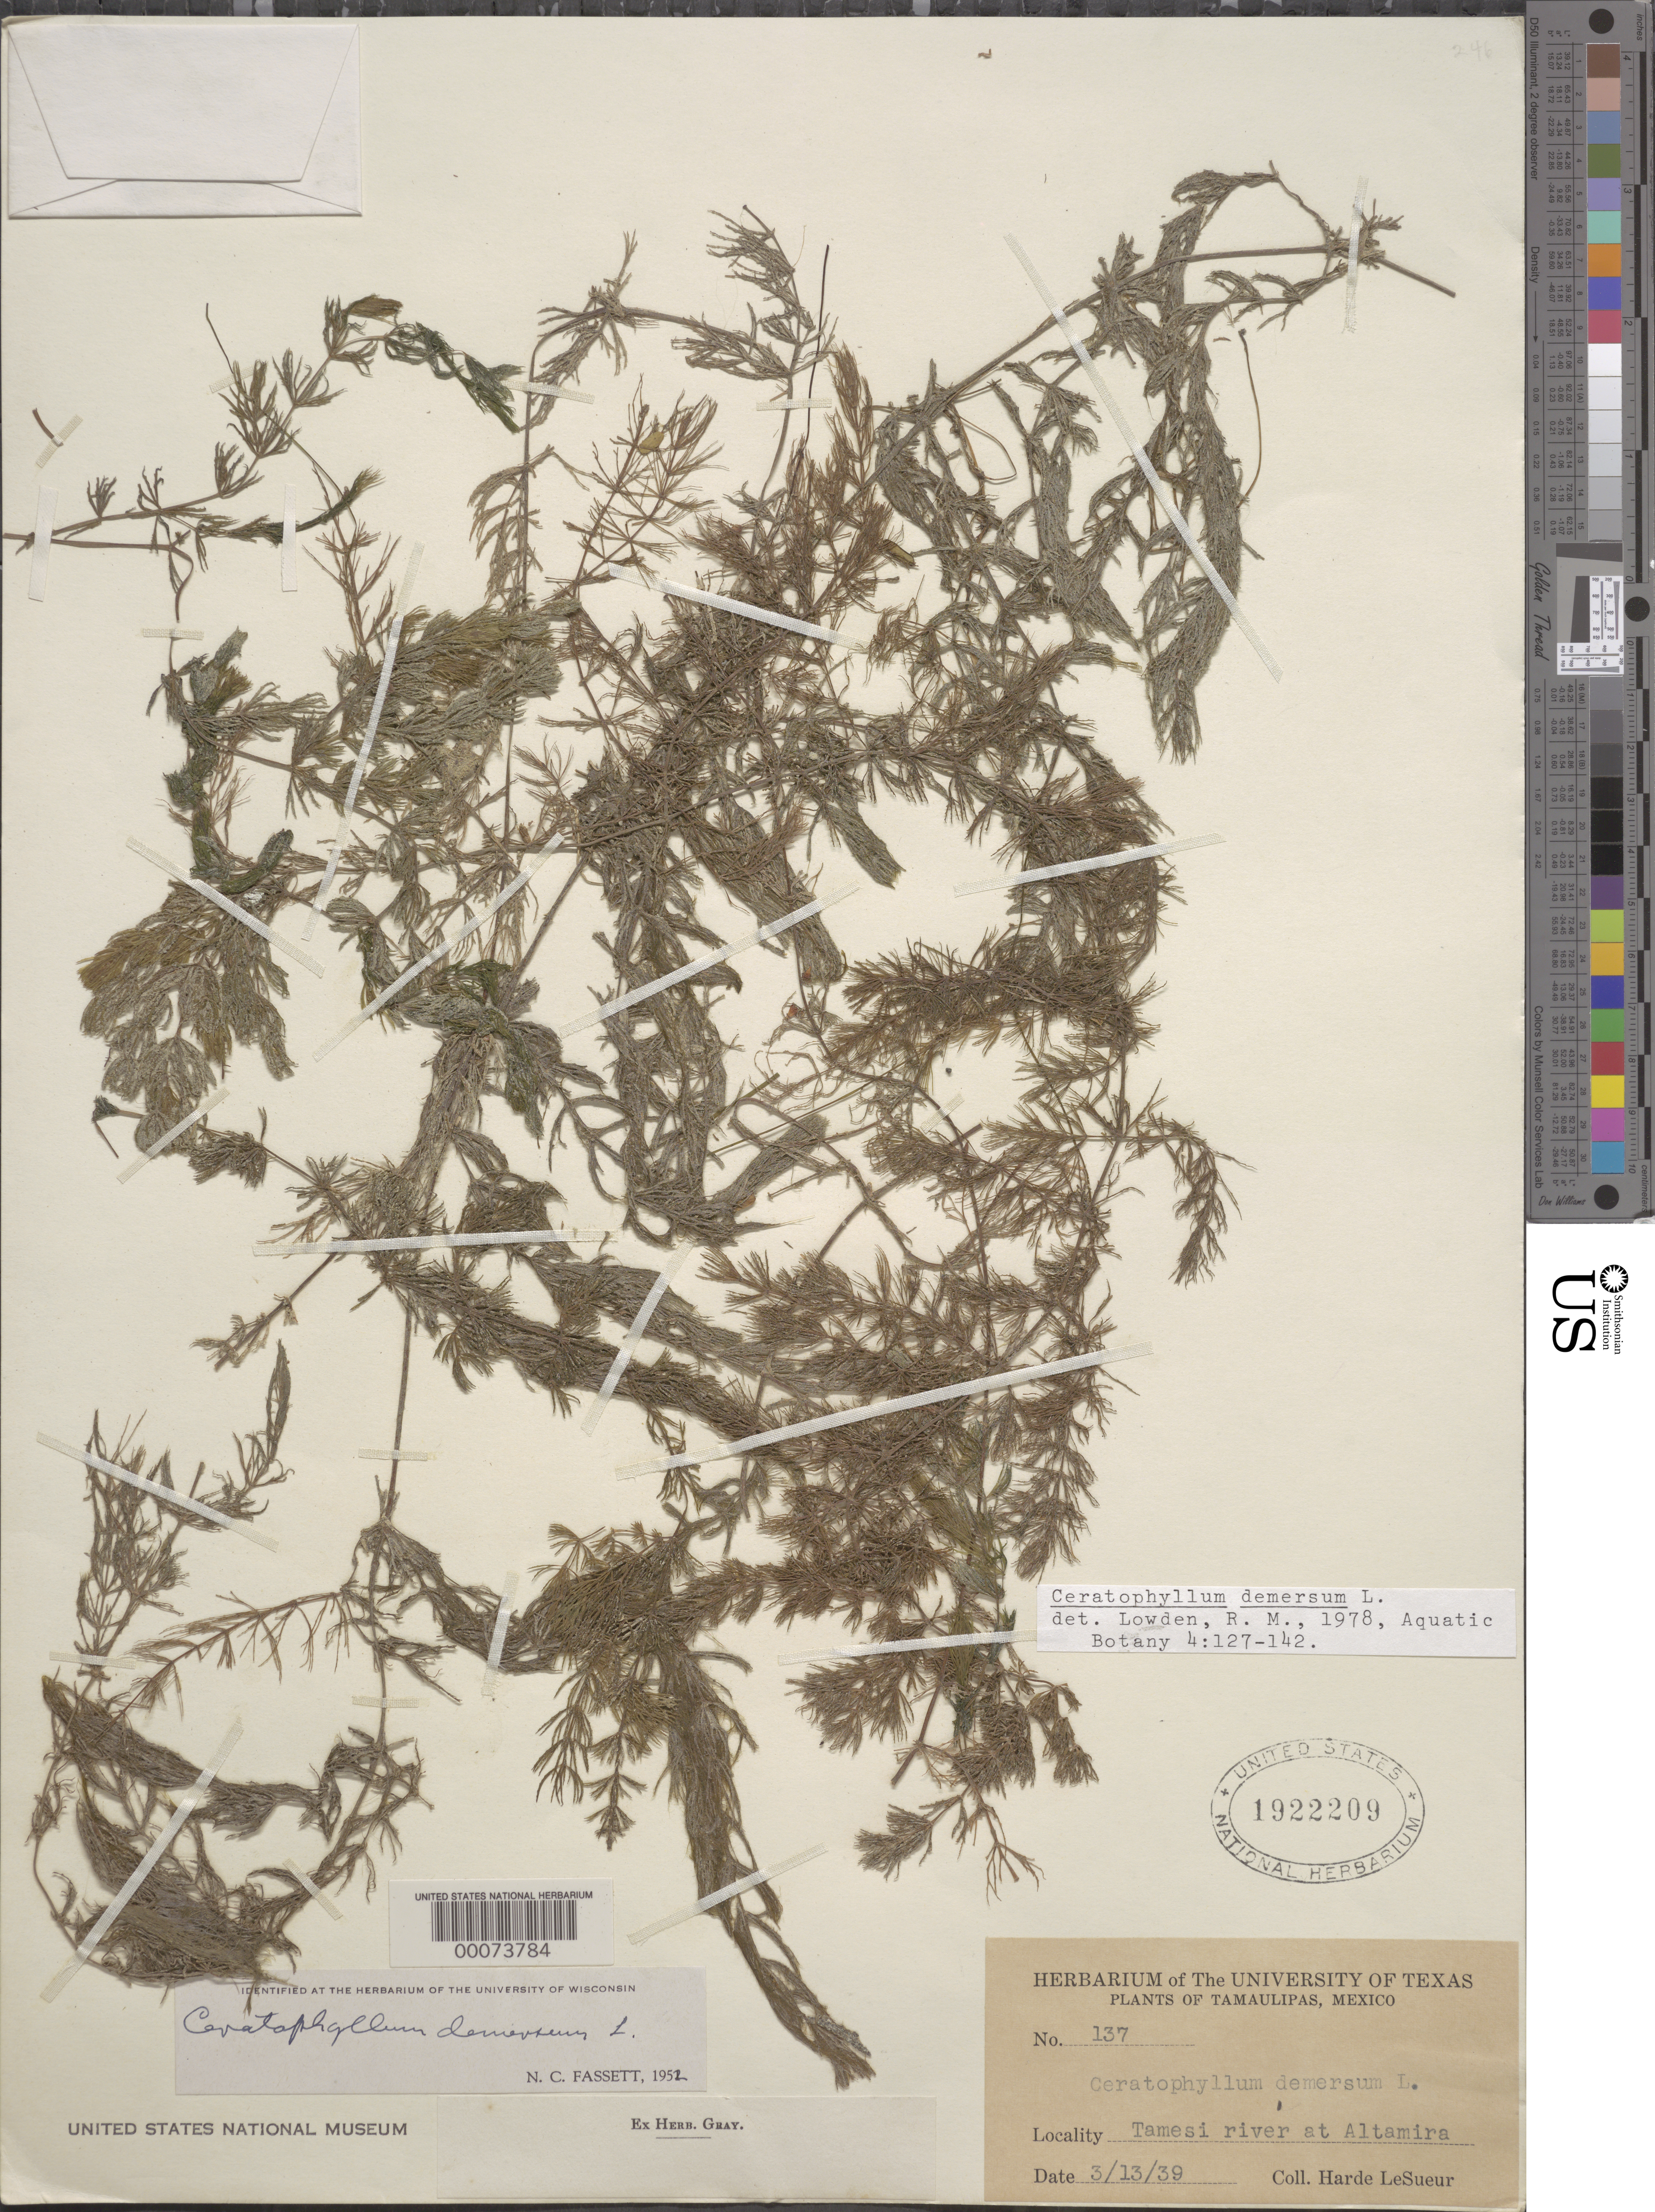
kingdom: Plantae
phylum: Tracheophyta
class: Magnoliopsida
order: Ceratophyllales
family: Ceratophyllaceae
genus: Ceratophyllum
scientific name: Ceratophyllum demersum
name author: L.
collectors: H. LeSueur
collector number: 137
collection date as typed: Transcribed d/m/y: 13/3/39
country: Mexico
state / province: Tamaulipas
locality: Tamesi river at Altamira.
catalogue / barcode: US 1922209